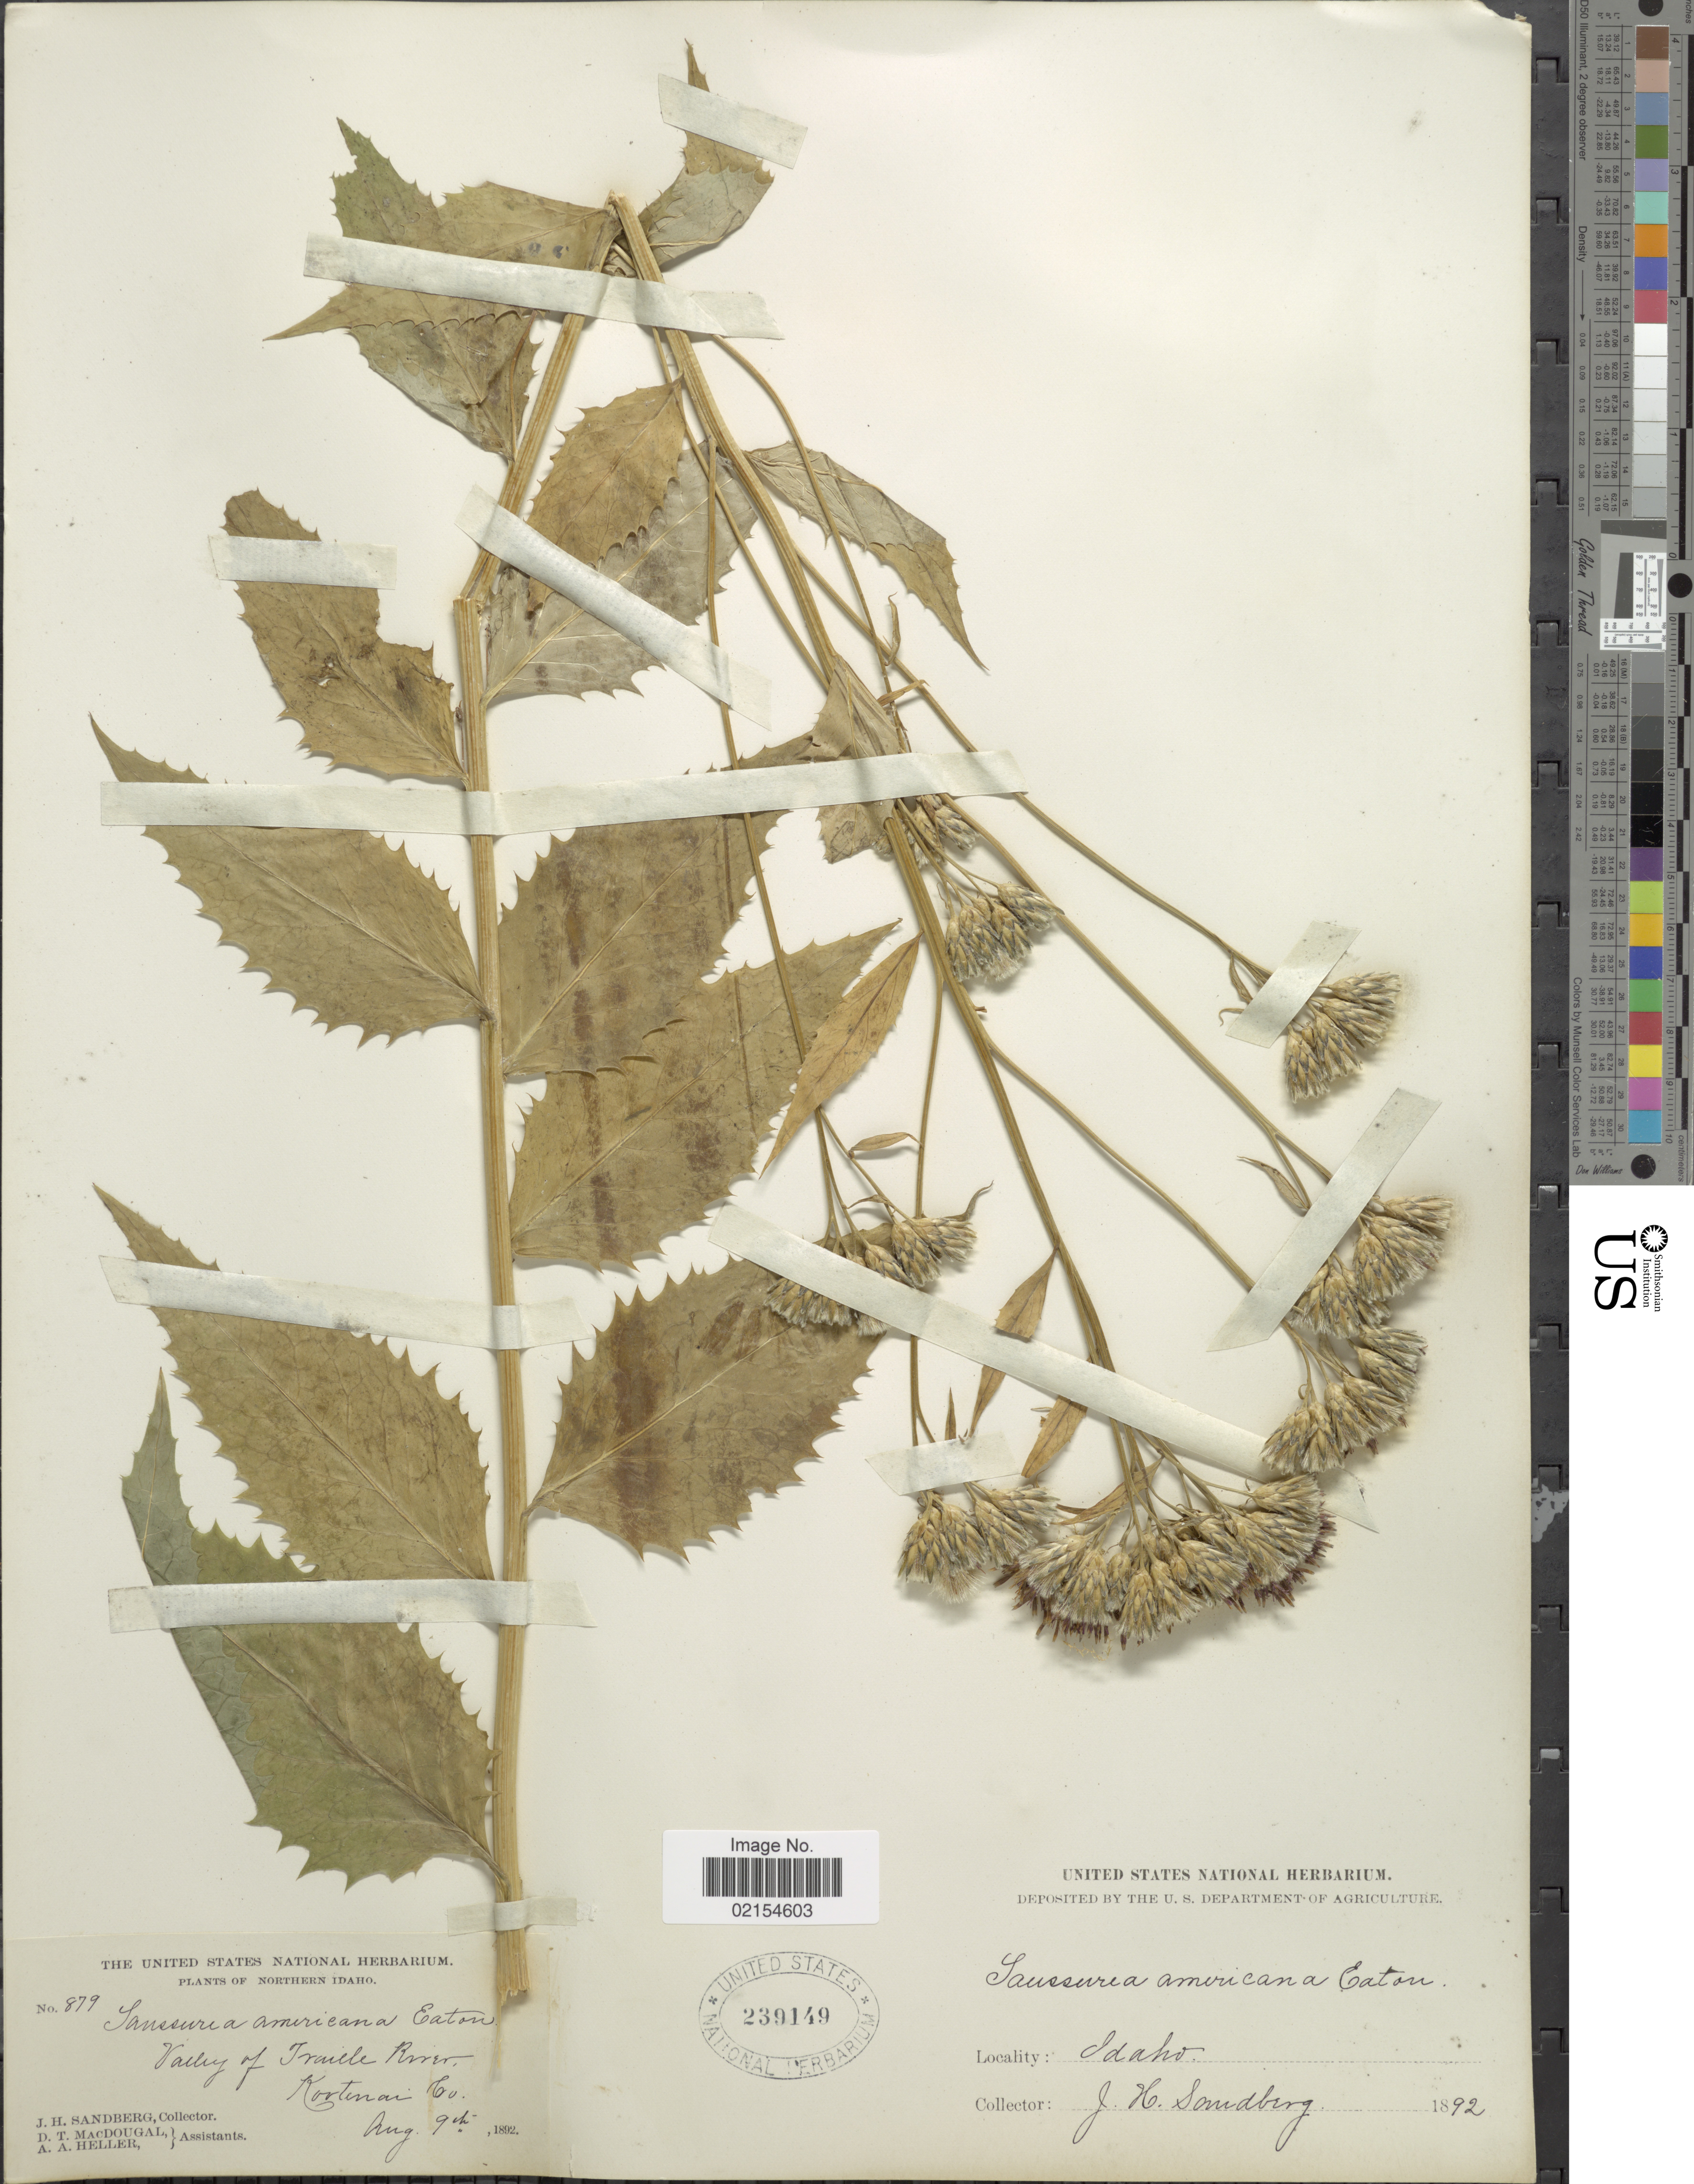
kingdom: Plantae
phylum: Tracheophyta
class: Magnoliopsida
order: Asterales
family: Asteraceae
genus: Saussurea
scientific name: Saussurea americana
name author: D.C. Eaton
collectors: J. H. Sandberg, D. T. MacDougal & A. A. Heller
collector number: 879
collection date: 1892-08-09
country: United States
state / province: Idaho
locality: Northern Idaho, Valley of Fraille River, Kortenai Co.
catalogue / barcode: US 239149